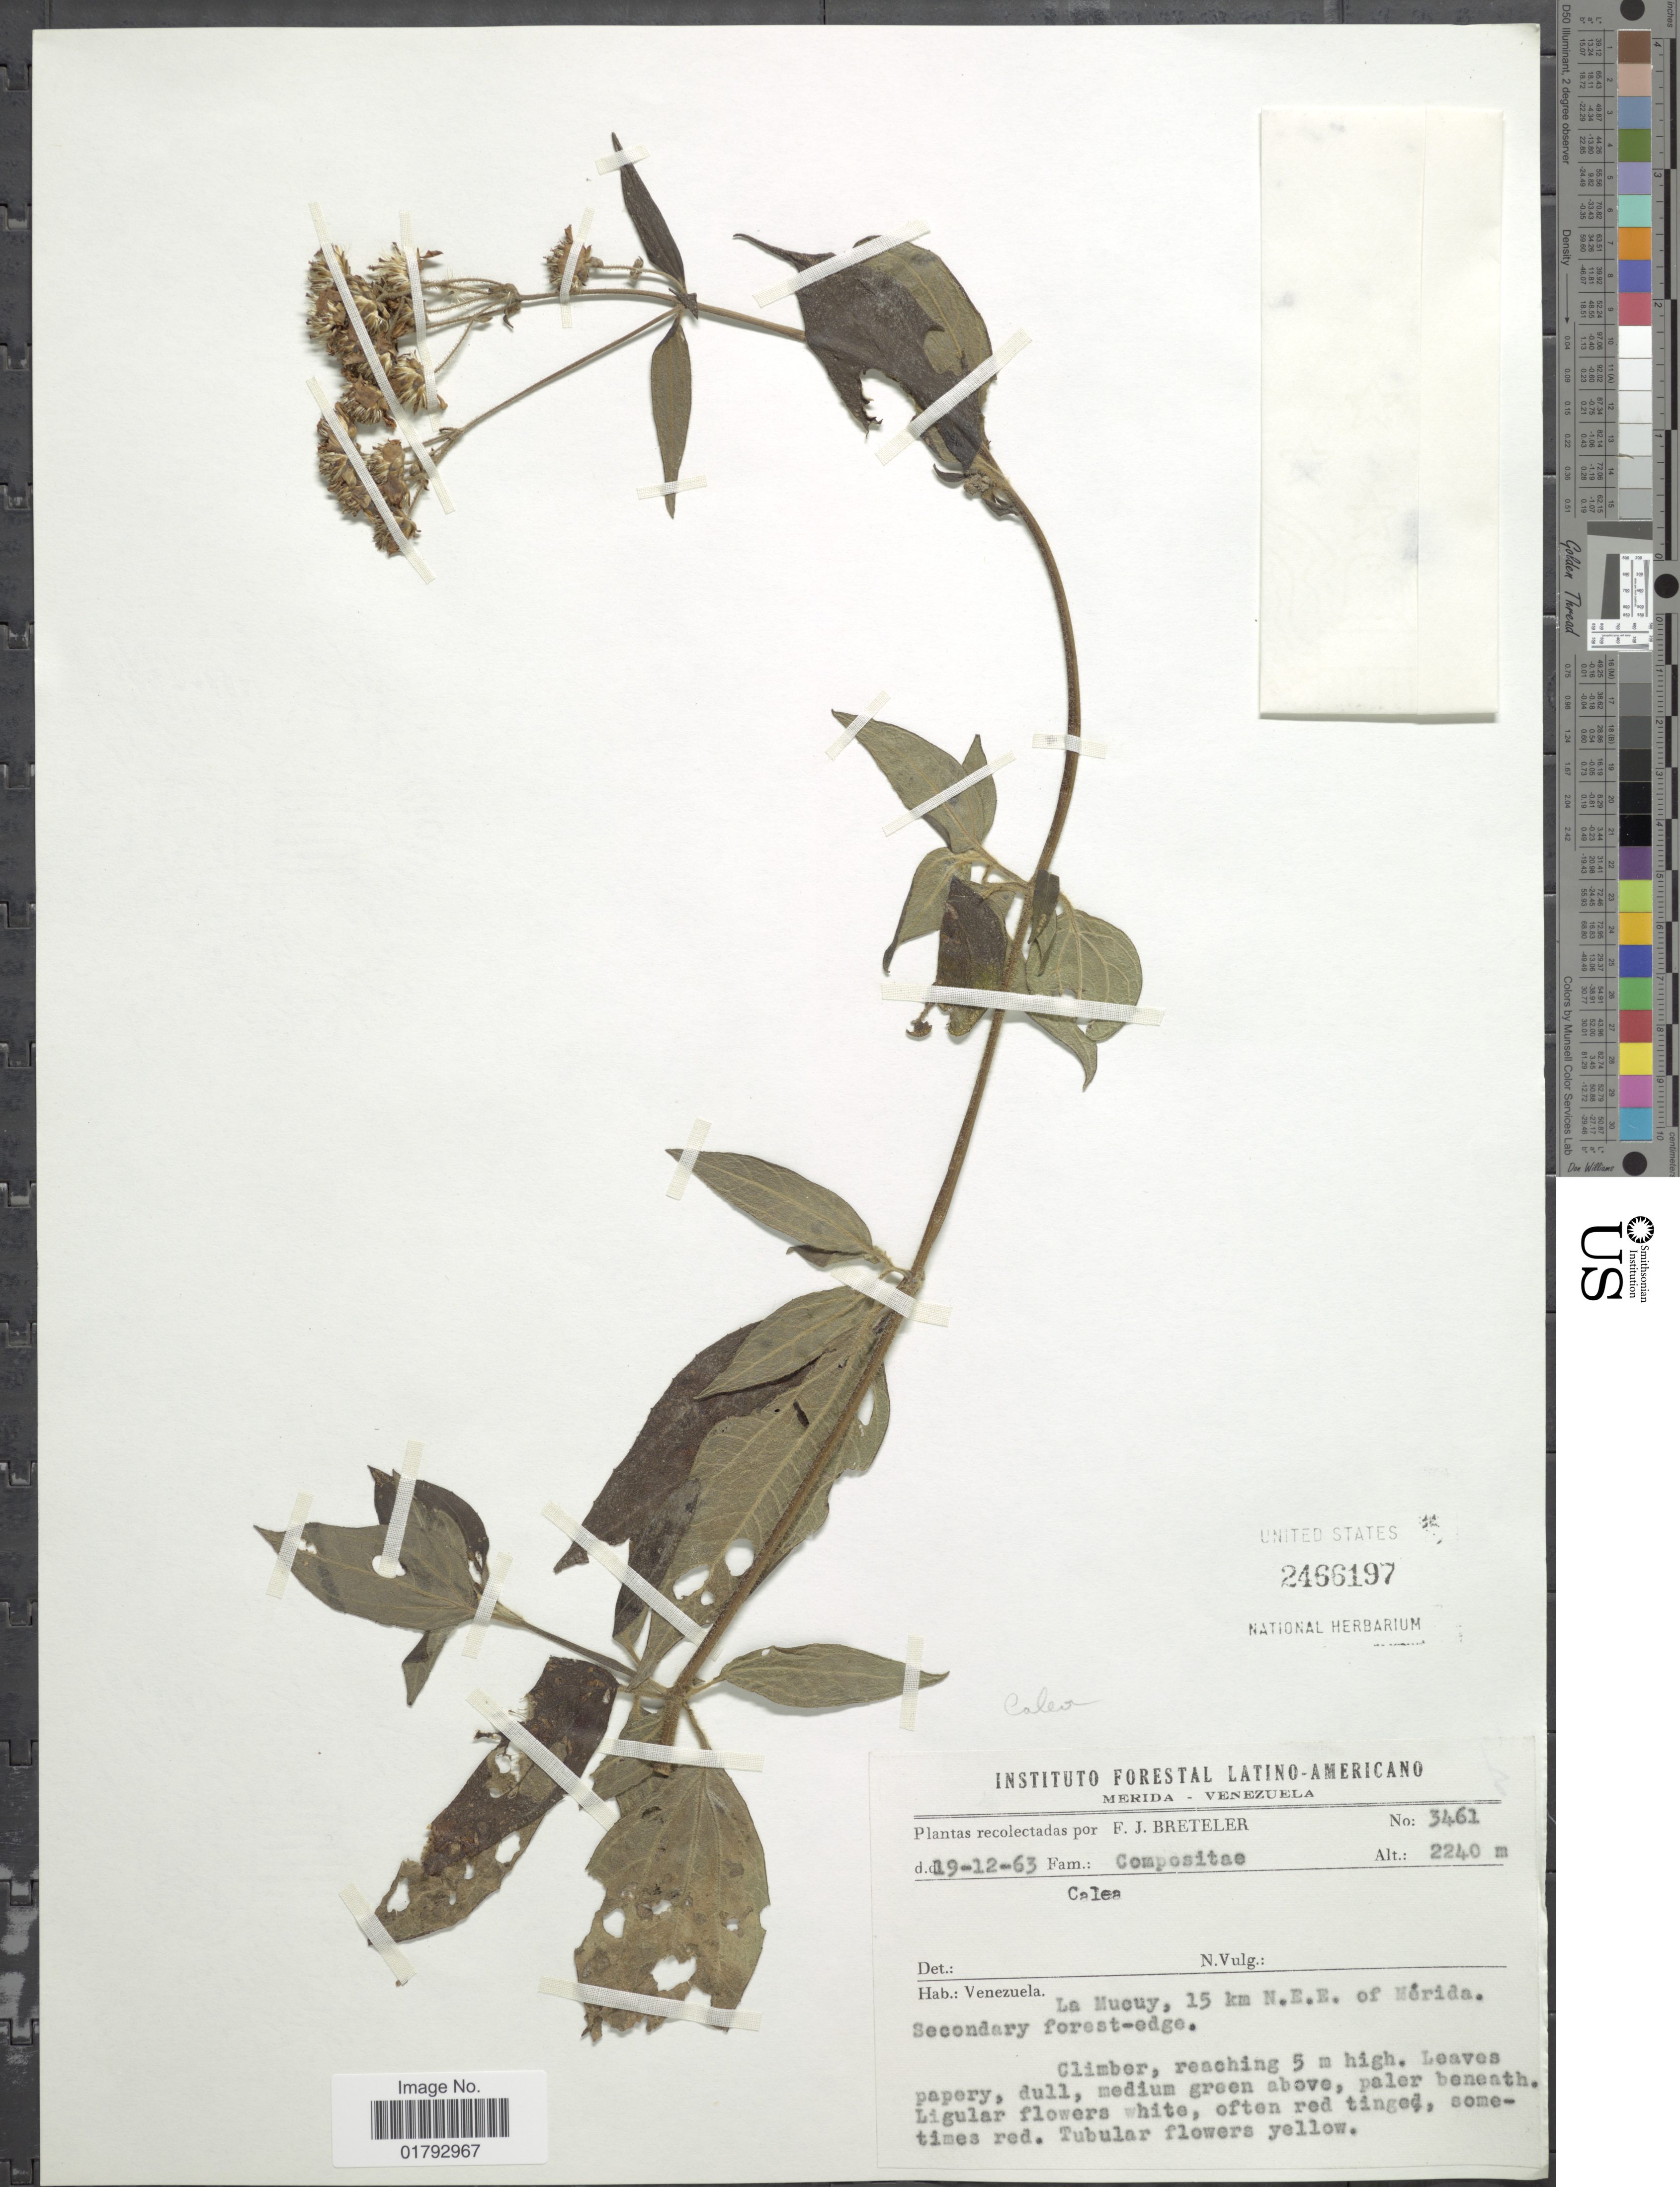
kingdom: Plantae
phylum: Tracheophyta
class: Magnoliopsida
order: Asterales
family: Asteraceae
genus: Alloispermum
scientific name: Alloispermum caracasanum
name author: (Kunth) H. Rob.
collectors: F. J. Breteler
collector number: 3461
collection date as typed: Transcribed d/m/y: 19/12/63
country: Venezuela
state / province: Mérida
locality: La Mucuy, 15 km N.E.E. of Merida.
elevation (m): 2240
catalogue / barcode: US 2466197